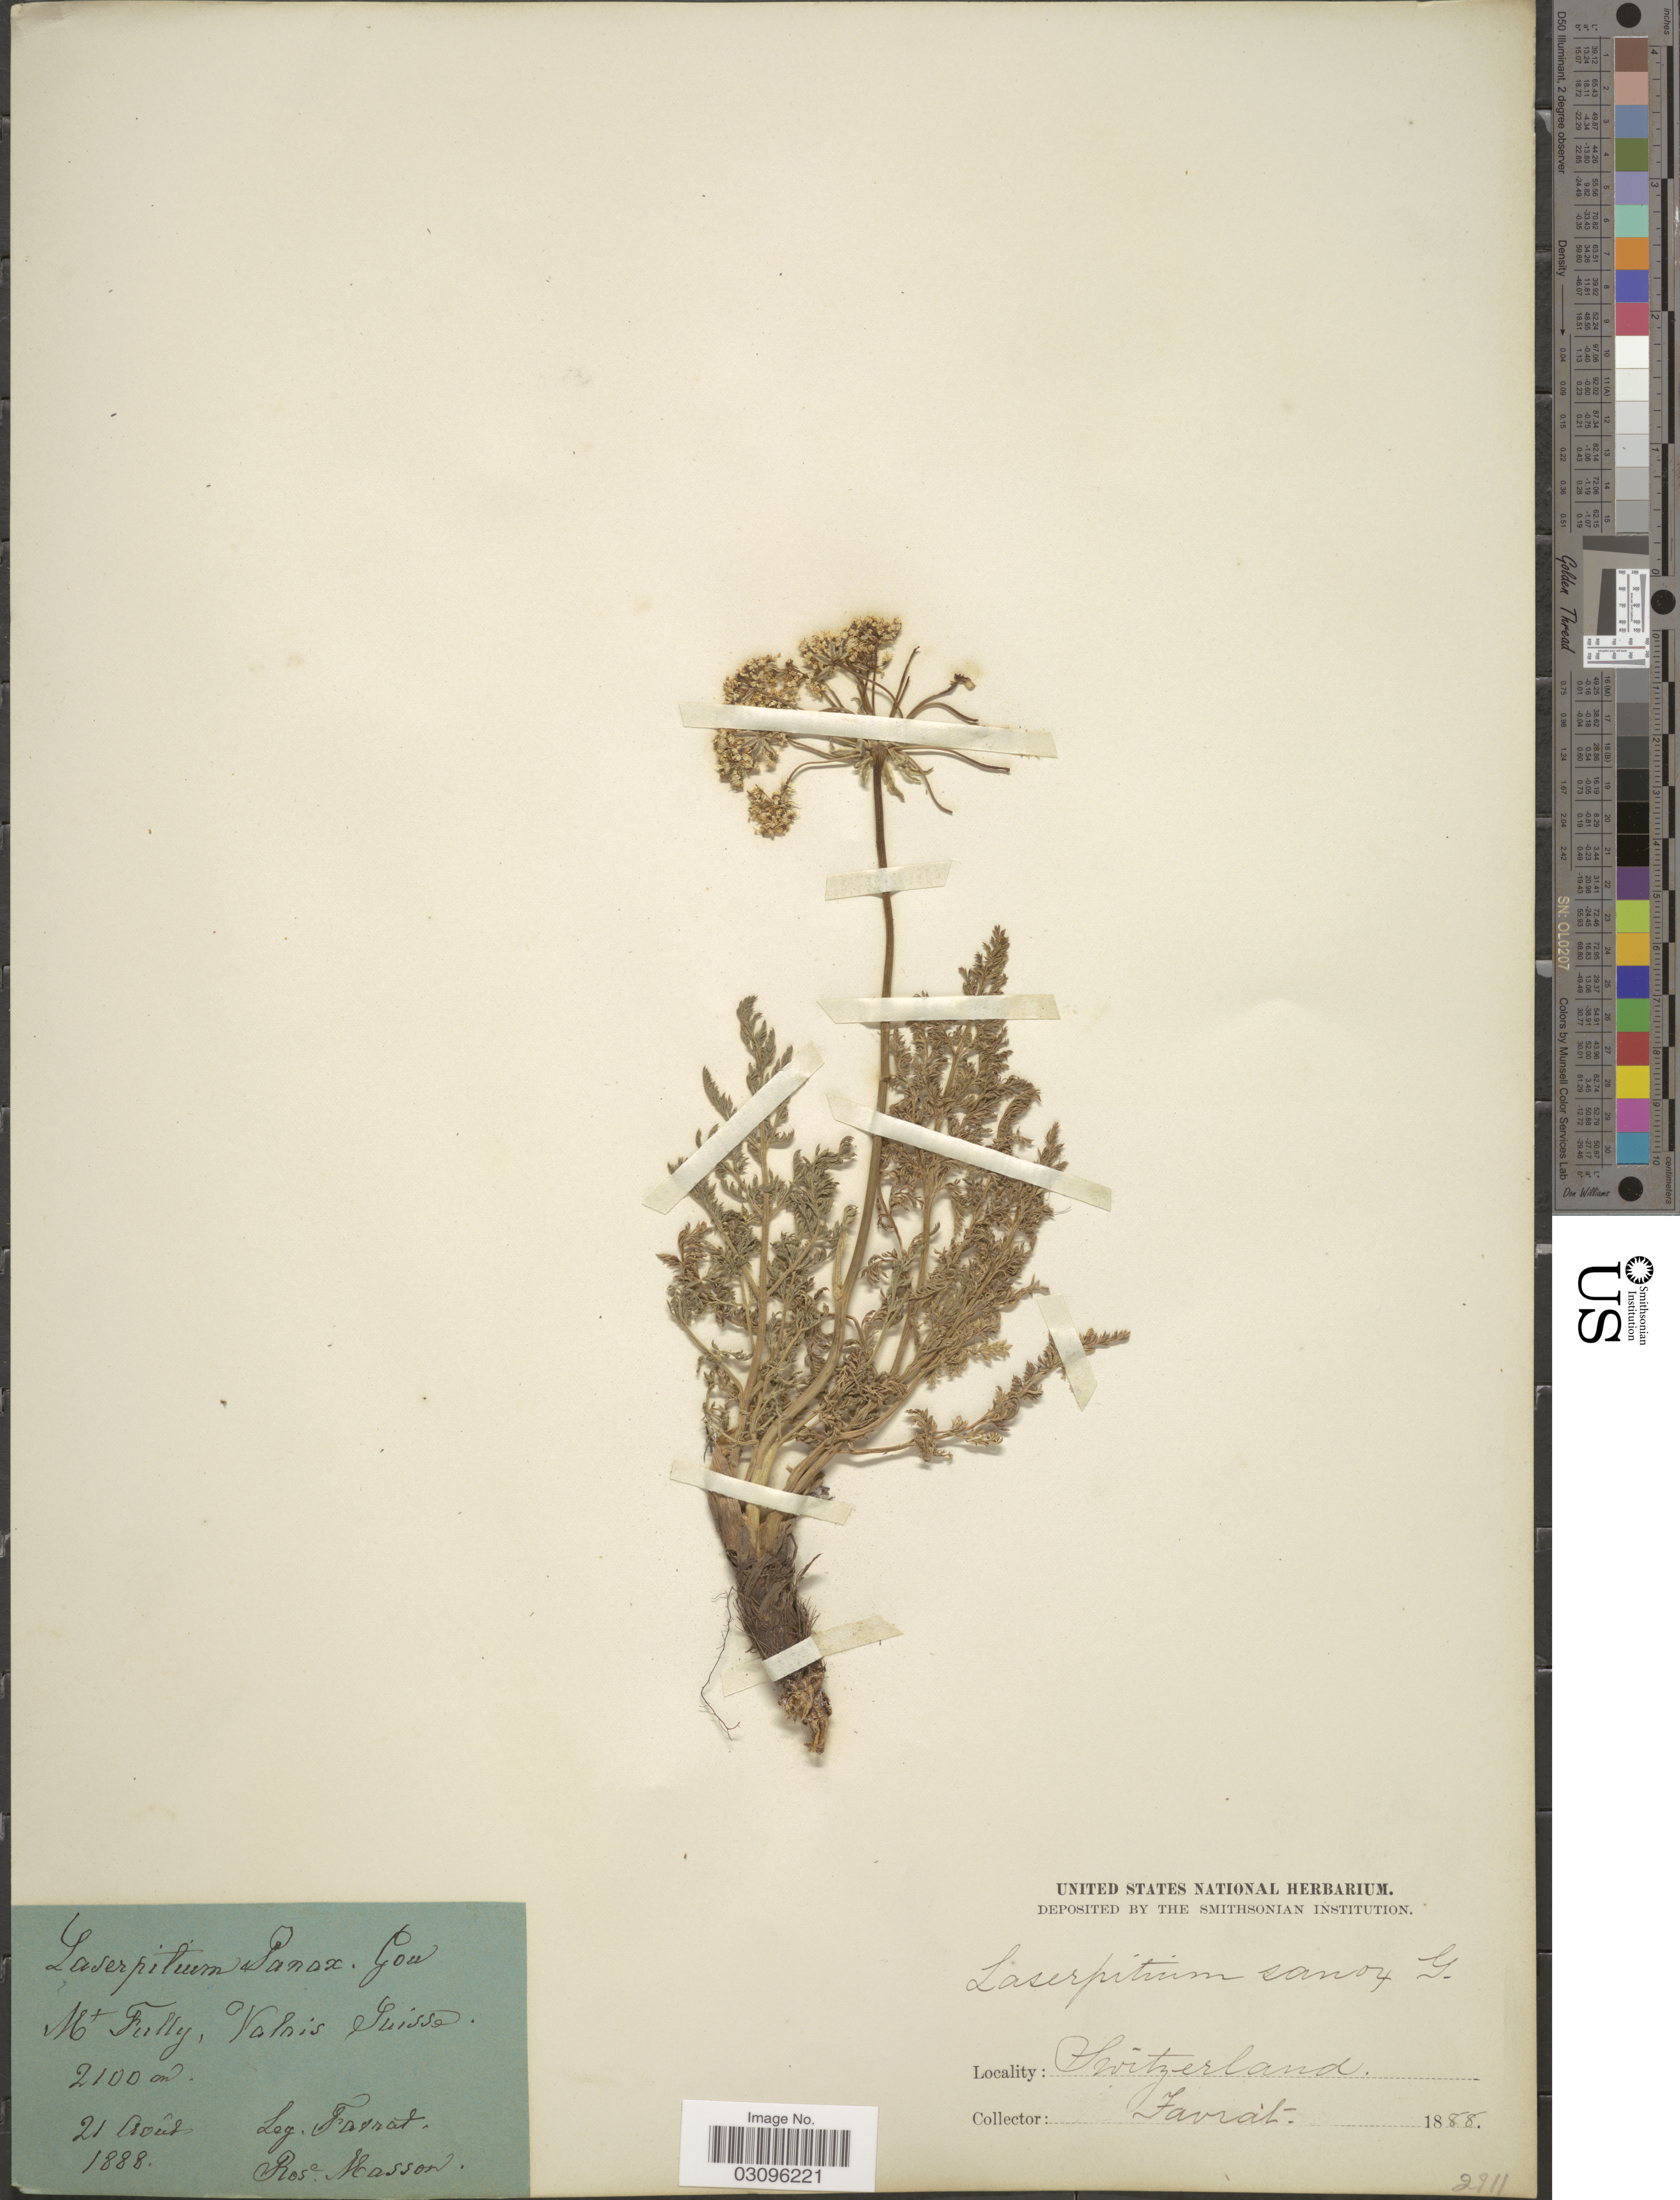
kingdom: Plantae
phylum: Tracheophyta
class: Magnoliopsida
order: Apiales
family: Apiaceae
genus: Laserpitium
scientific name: Laserpitium panax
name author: Gouan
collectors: L. Favrat & R. Masson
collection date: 1888-08-21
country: Switzerland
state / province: Valais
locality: Mt. Fully, Valais, Suisse.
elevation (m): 2100